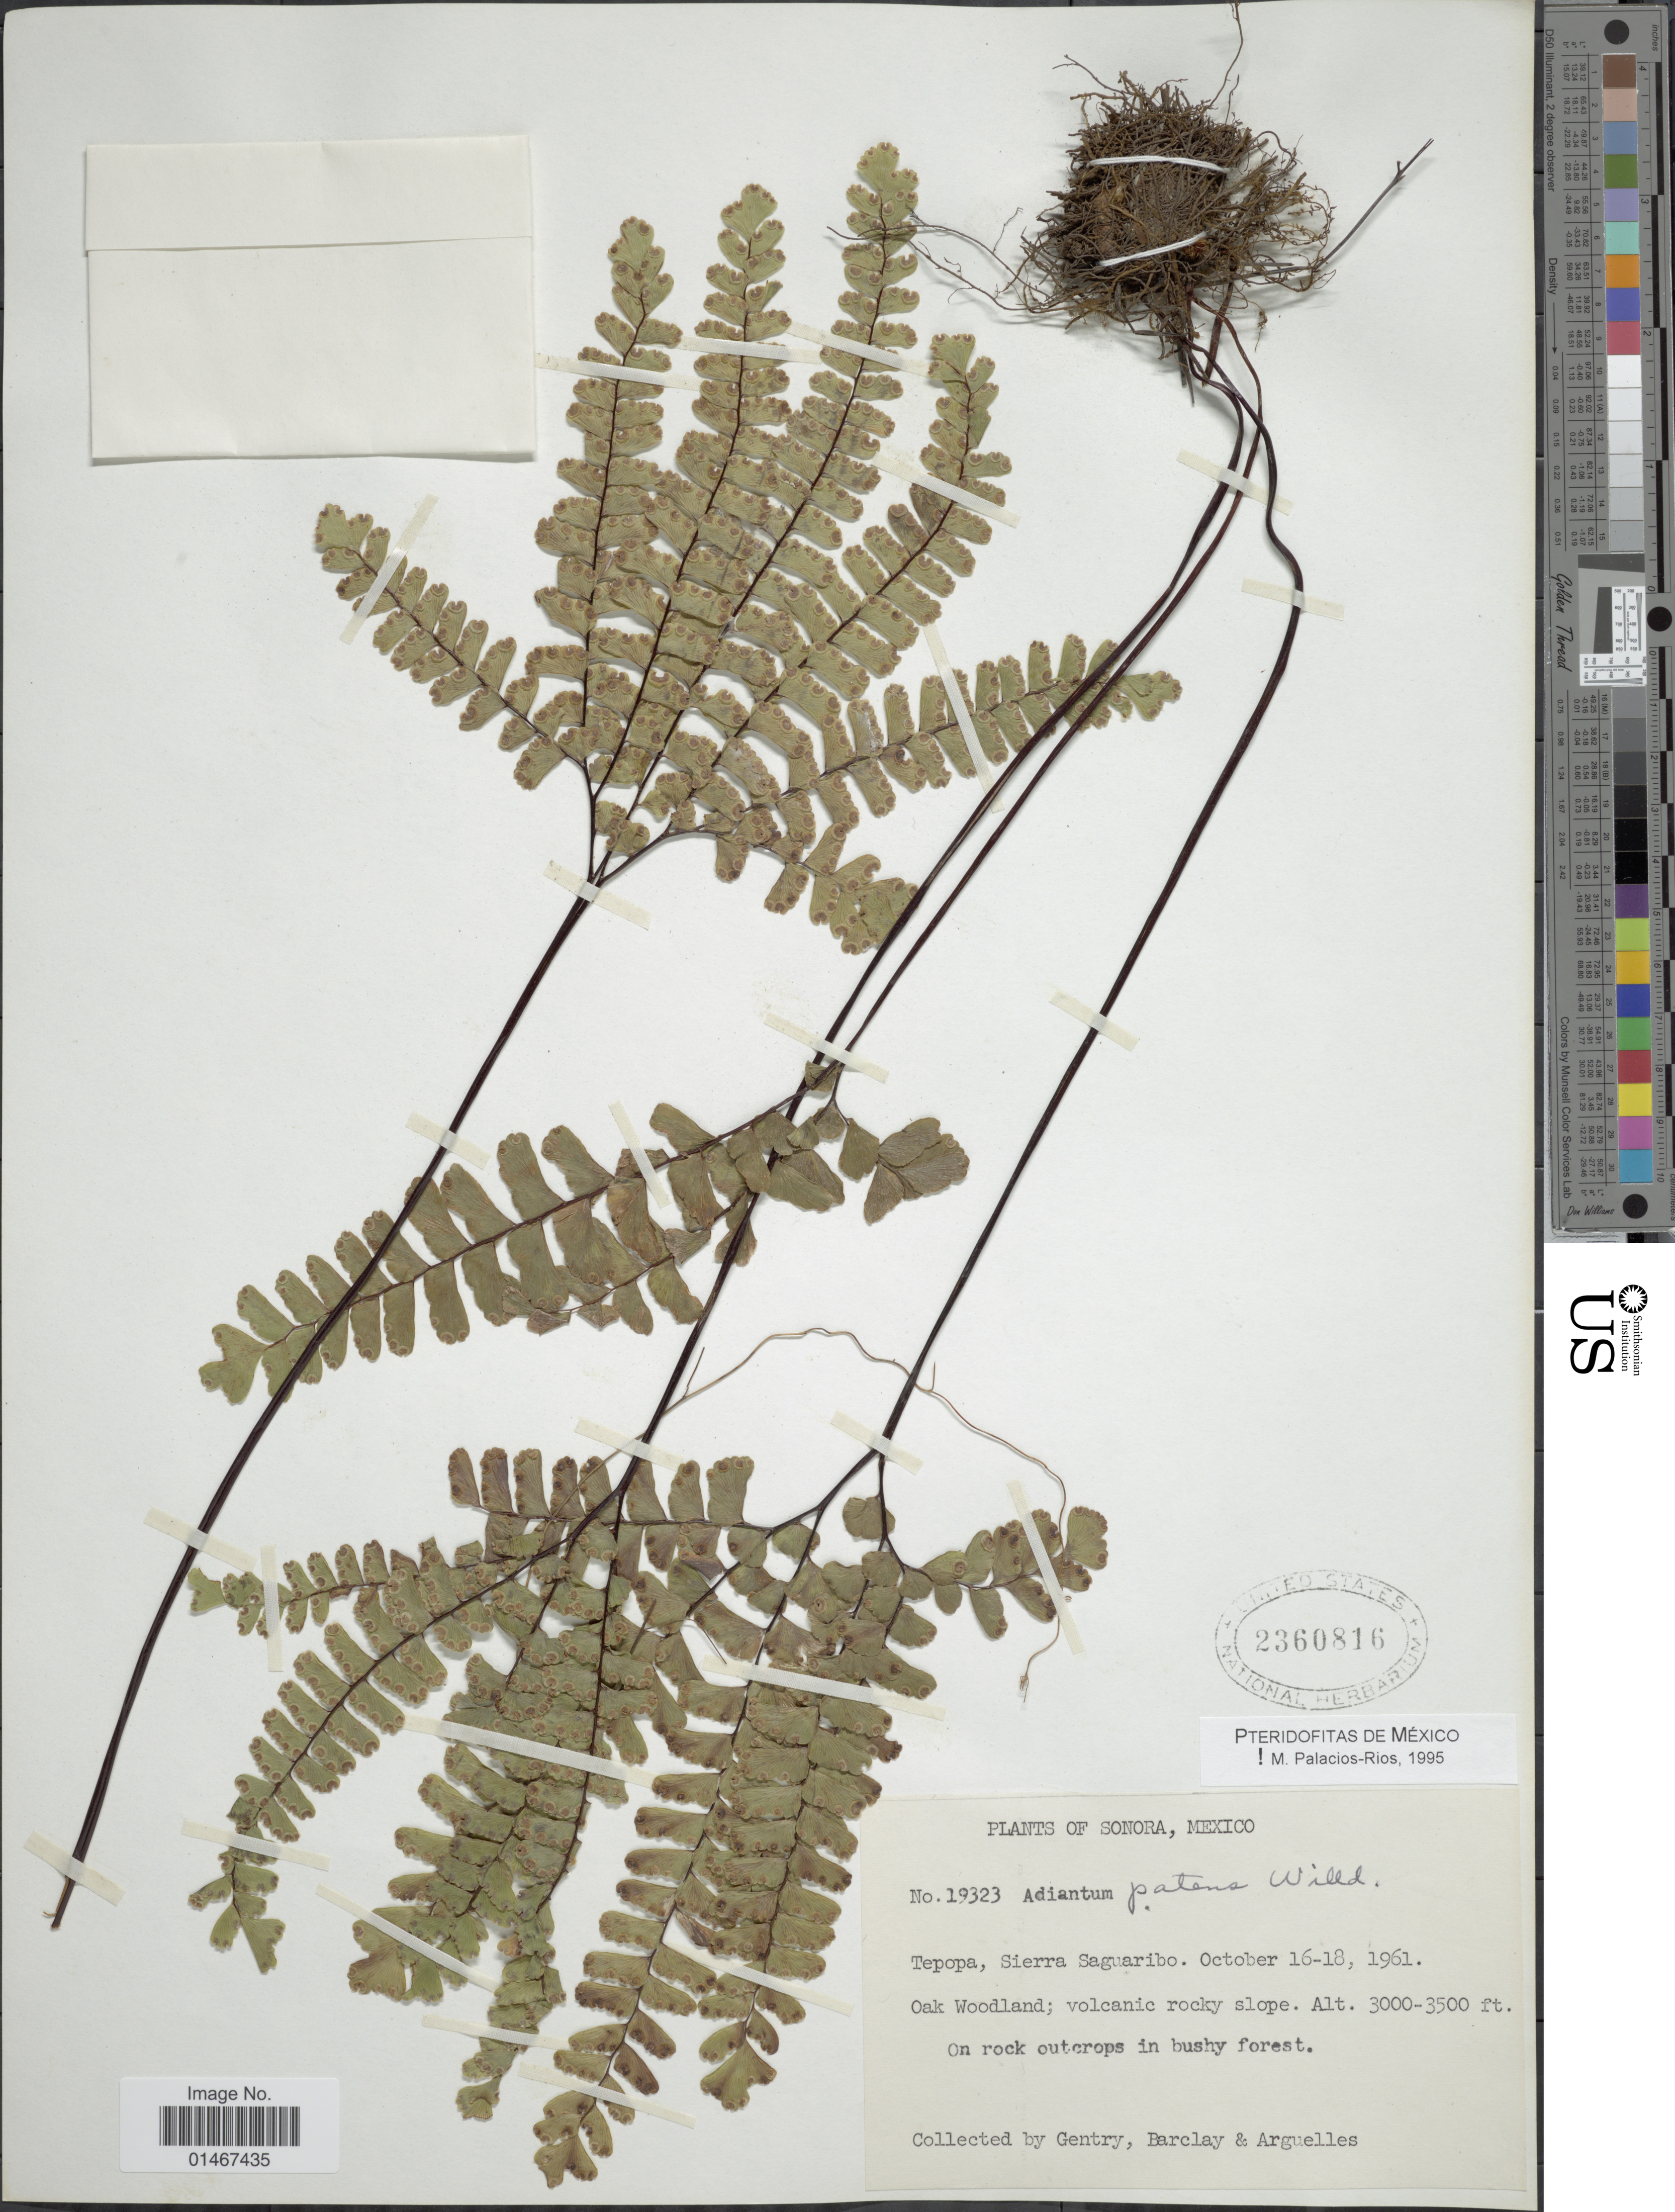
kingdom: Plantae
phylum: Tracheophyta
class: Polypodiopsida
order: Polypodiales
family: Pteridaceae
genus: Adiantum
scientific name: Adiantum patens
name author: Willd.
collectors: Gentry, --, -- Barclay & Arguelles, --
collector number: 19323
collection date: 1961-10-16/1961-10-18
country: Mexico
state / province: Sonora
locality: Tepopa, Sierra Saguaribo. Oak Woodland.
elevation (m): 914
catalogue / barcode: US 2360816